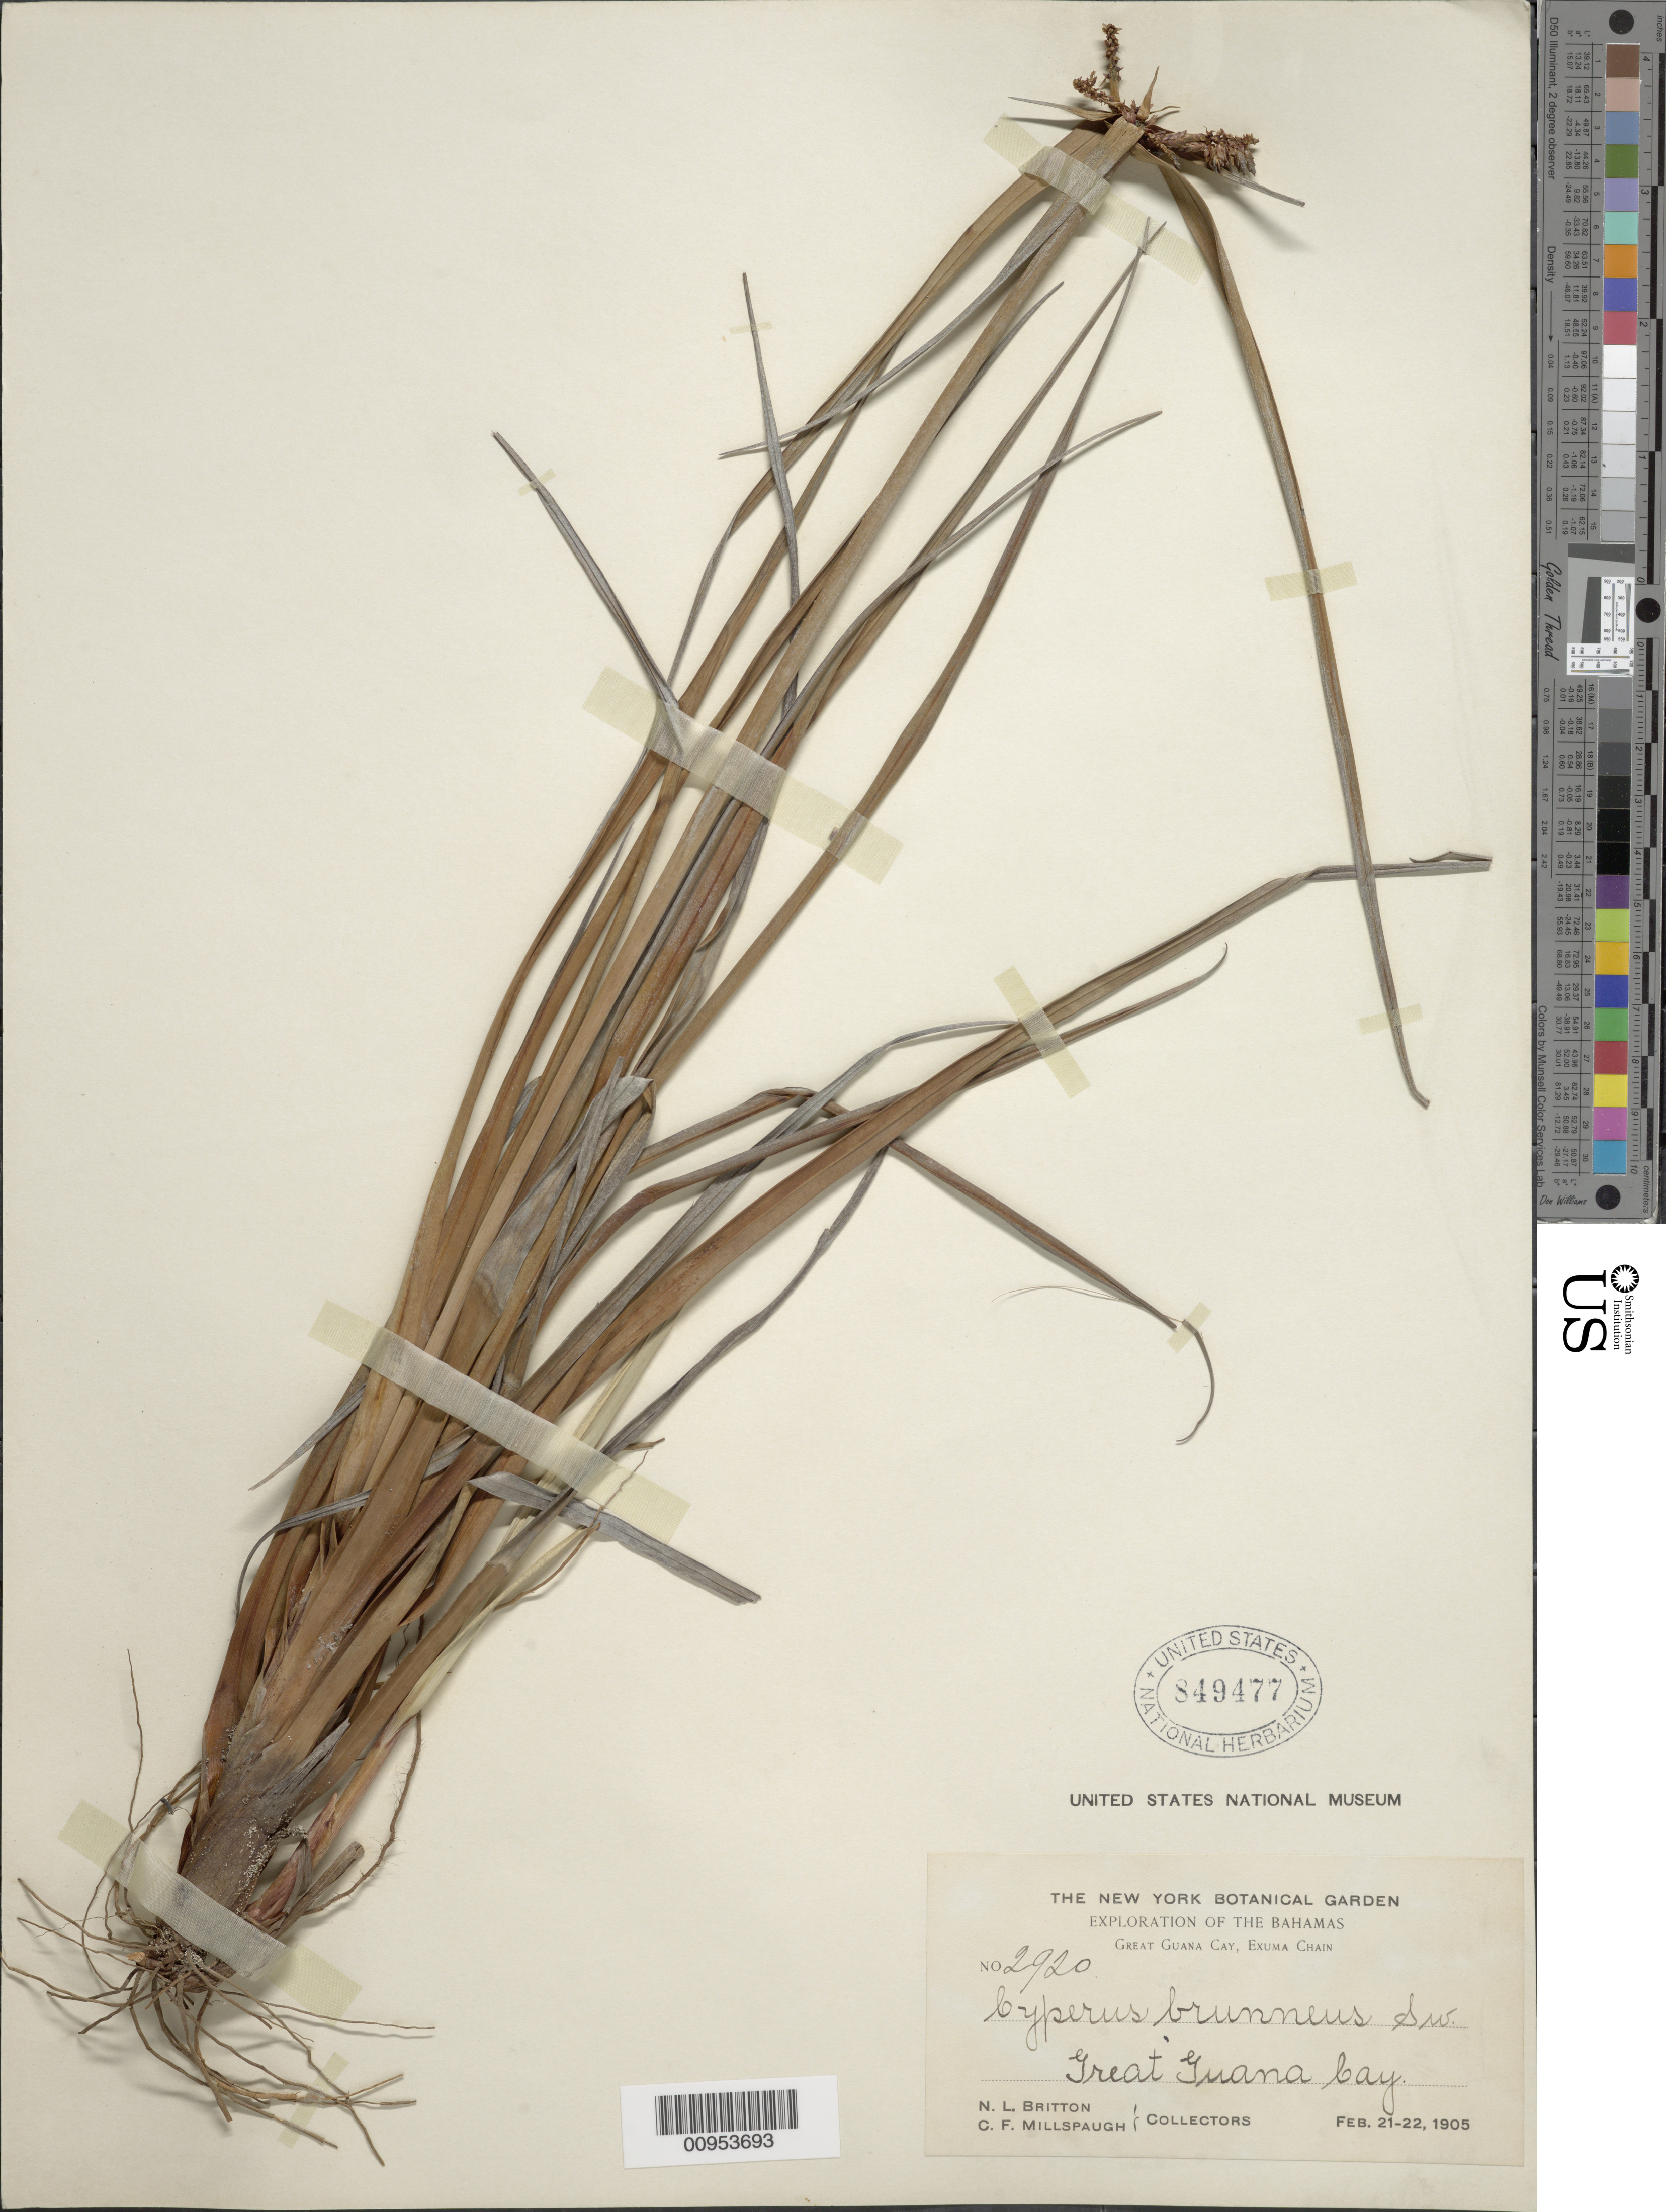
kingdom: Plantae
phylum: Tracheophyta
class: Liliopsida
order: Poales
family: Cyperaceae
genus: Cyperus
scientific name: Cyperus brunneus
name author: Sw.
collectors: N. Britton & C. F. Millspaugh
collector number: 2920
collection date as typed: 21 Feb 1905 to 22 Feb 1905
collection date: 1905-02-21/1905-02-22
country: Bahamas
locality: Exuma Chain, Great Guana Cay, Great Guana Bay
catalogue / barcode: US 849477